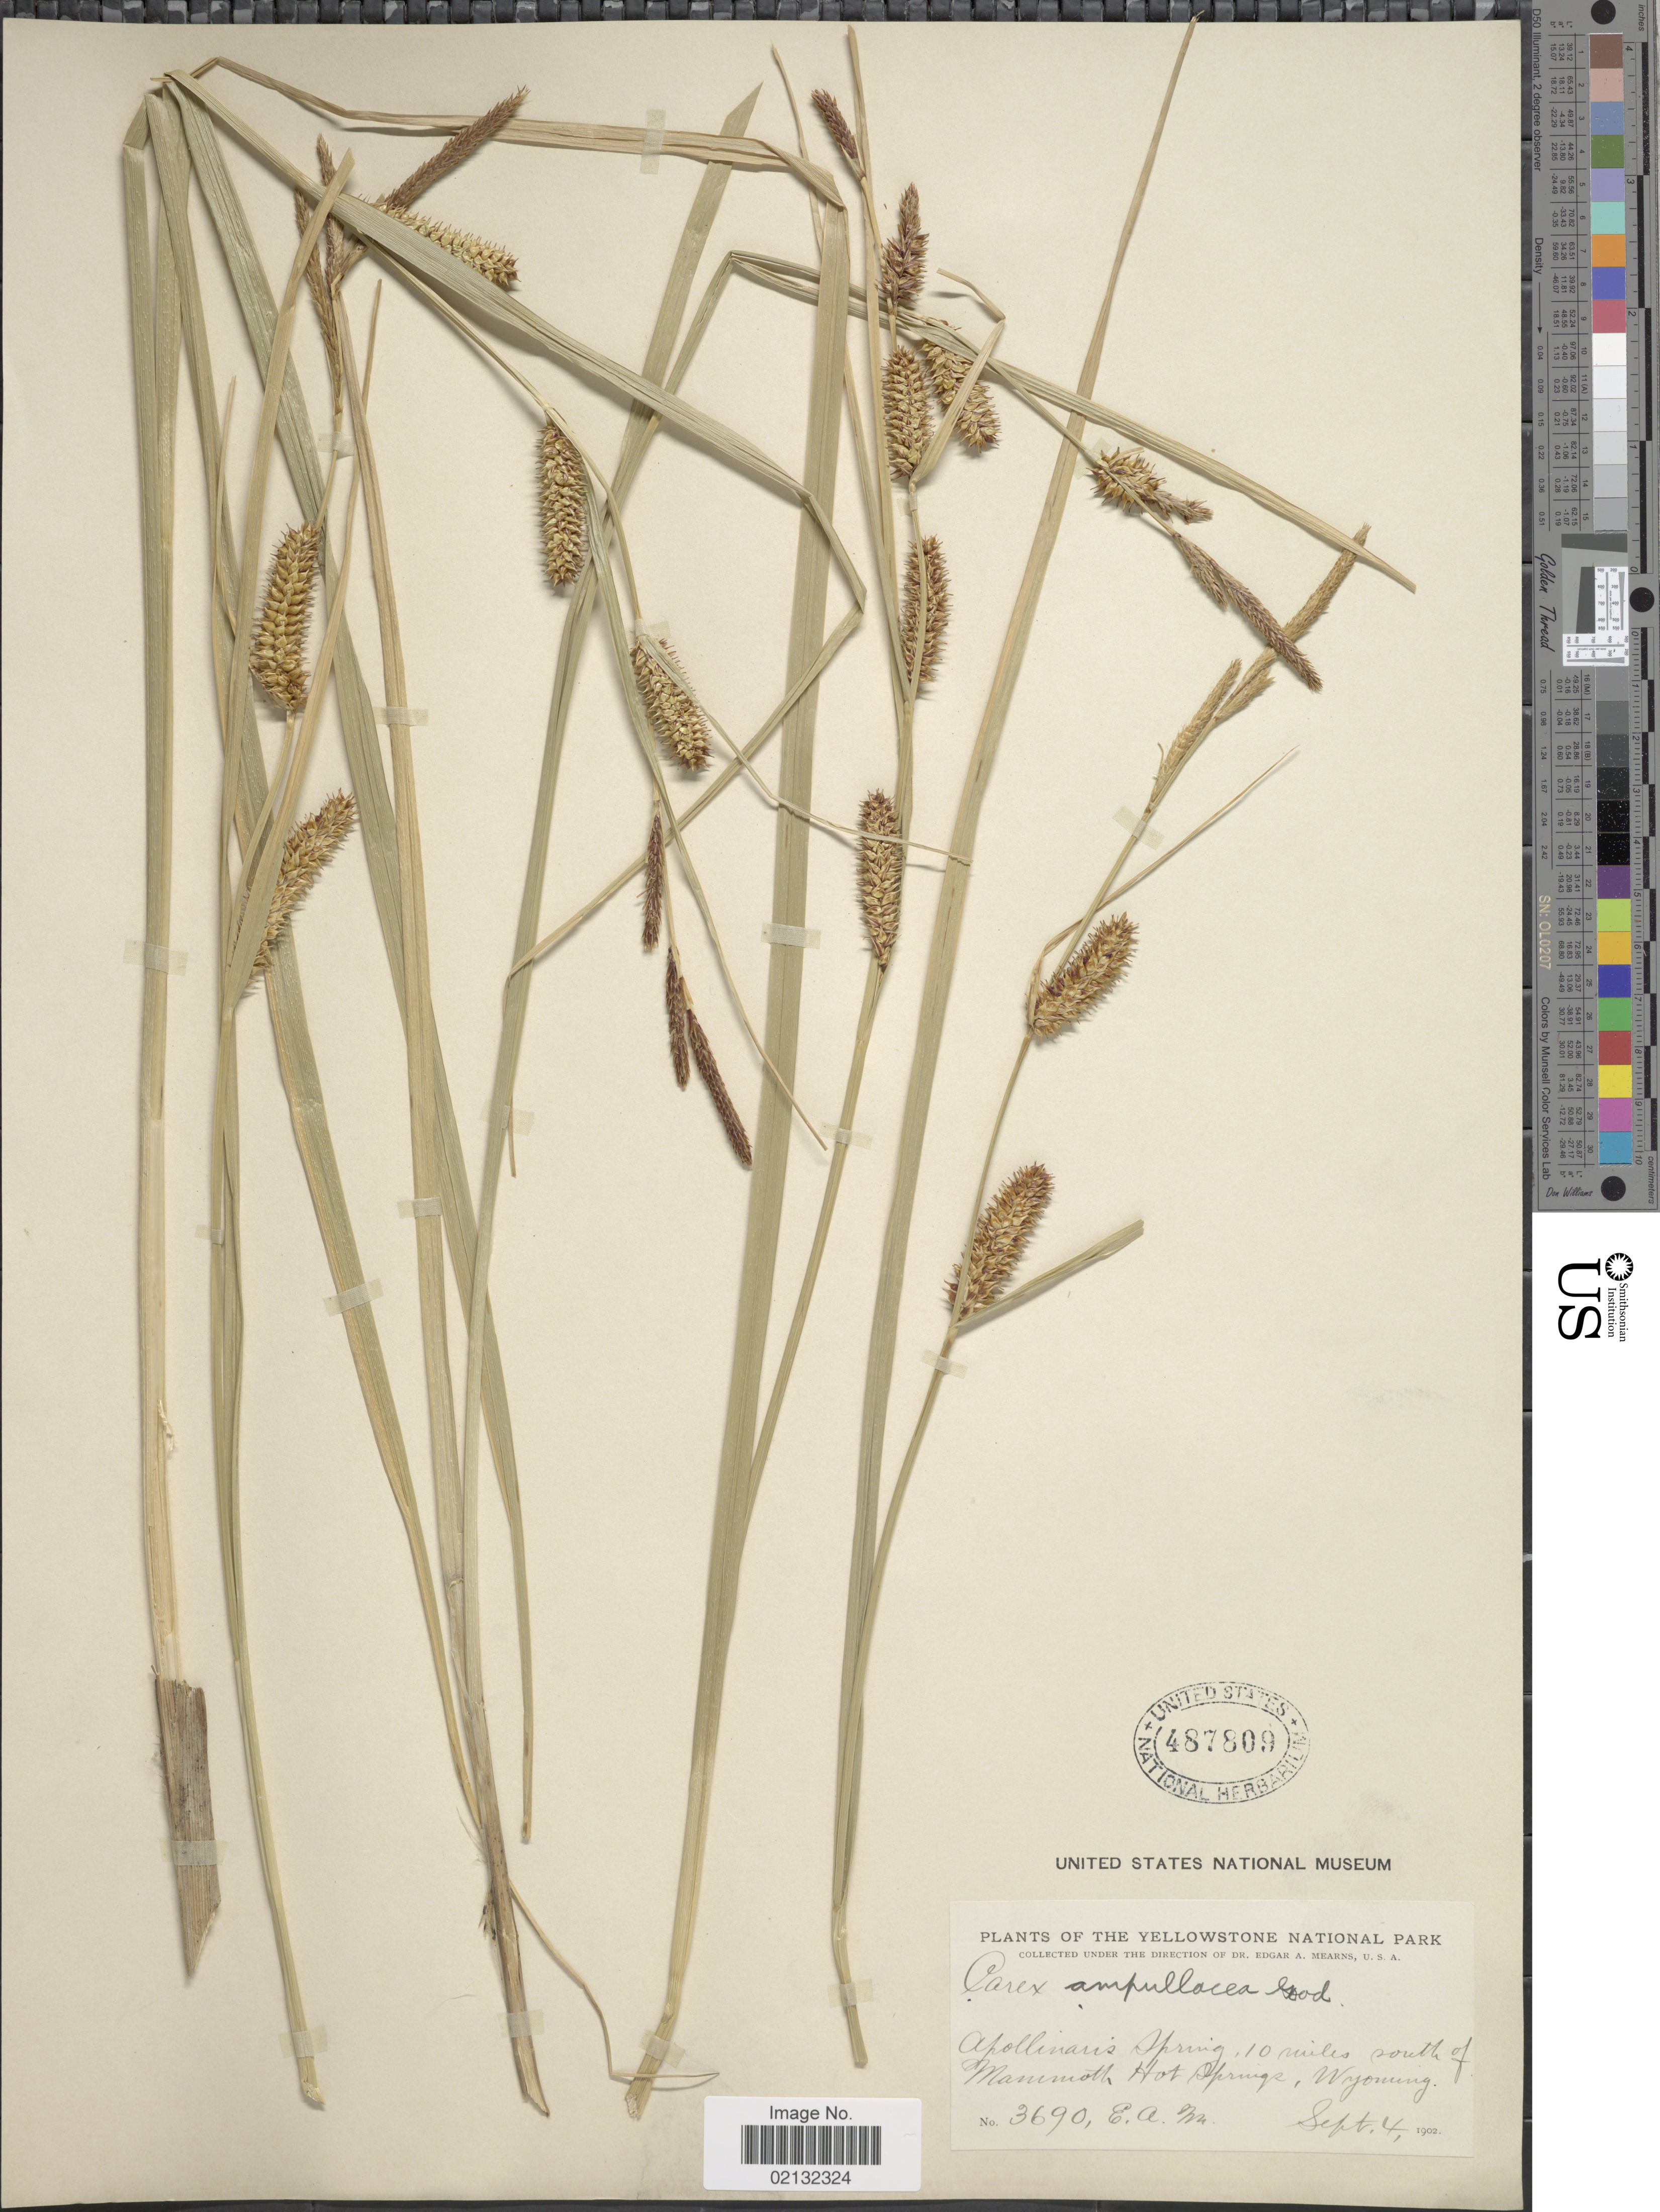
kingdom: Plantae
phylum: Tracheophyta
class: Liliopsida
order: Poales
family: Cyperaceae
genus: Carex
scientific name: Carex rostrata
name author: Stokes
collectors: E. A. Mearns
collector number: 3690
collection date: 1902-09-04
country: United States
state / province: Wyoming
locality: Yellowstone National Park, Apollinaris Spring, 10 miles south of Mammoth,Hot Springs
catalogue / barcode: US 487809